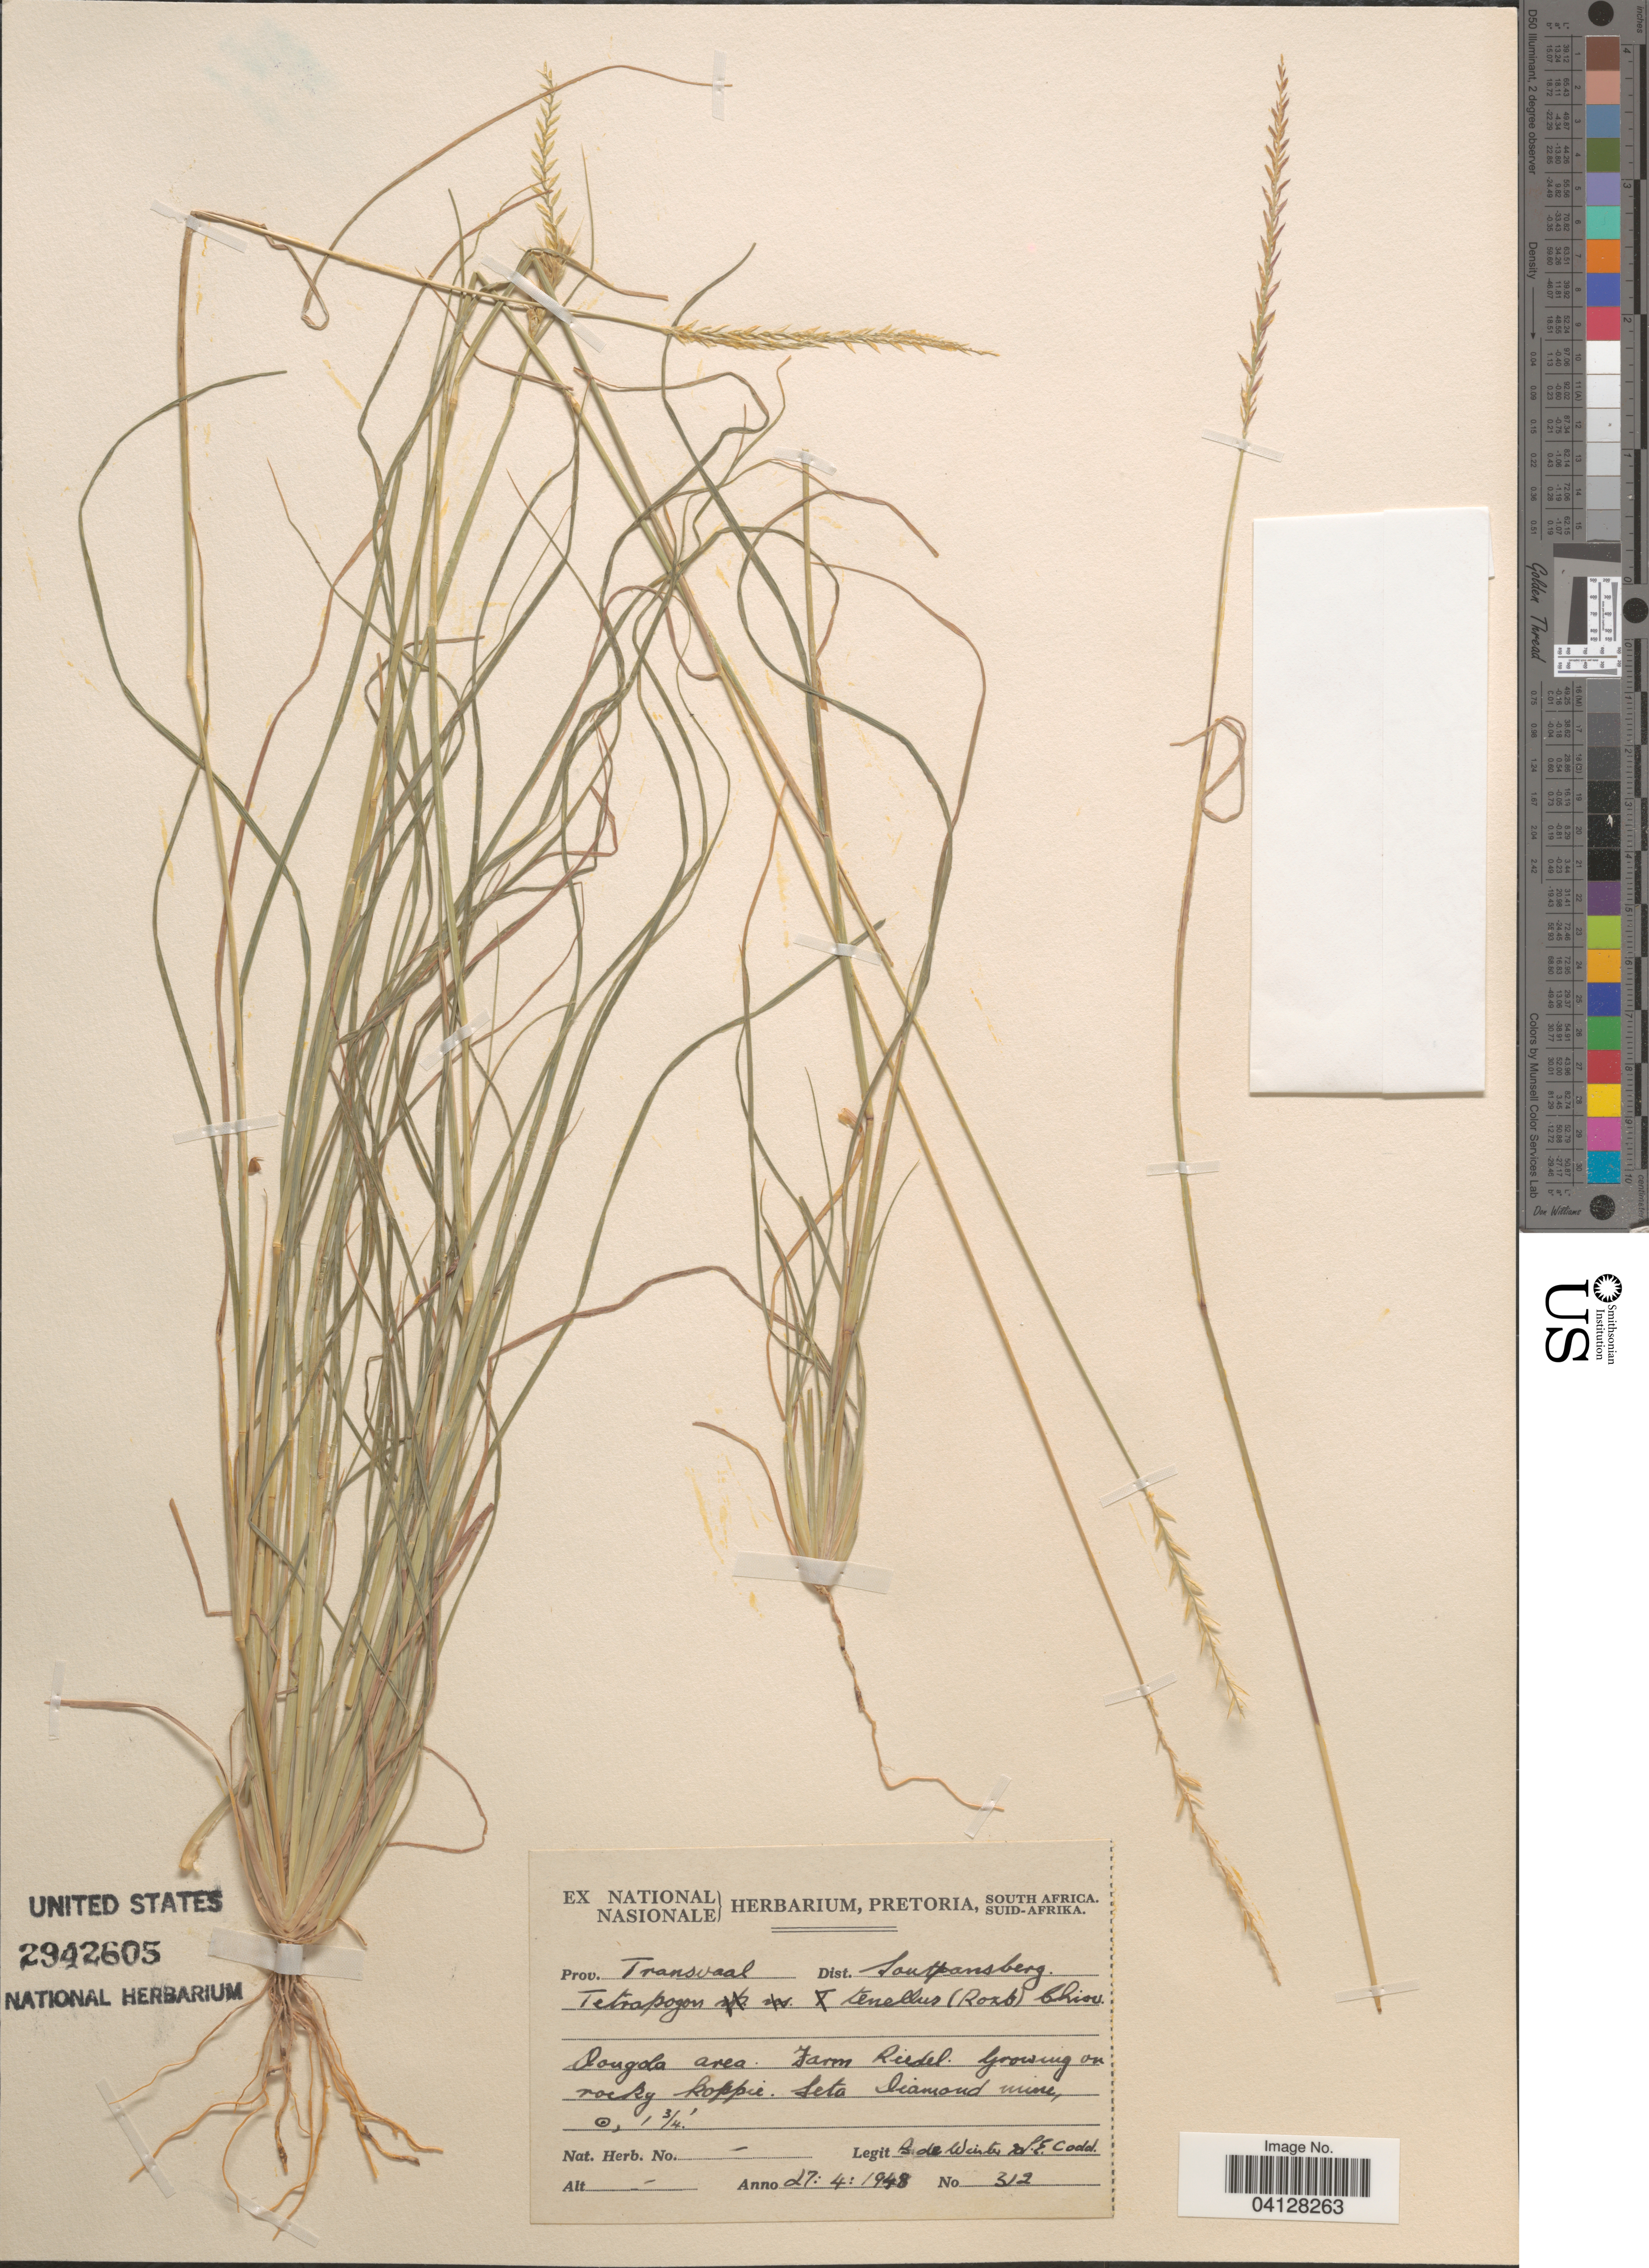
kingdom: Plantae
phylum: Tracheophyta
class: Liliopsida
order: Poales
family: Poaceae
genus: Tetrapogon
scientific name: Tetrapogon tenellus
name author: (J. Koenig ex Roxb.) Chiov.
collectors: B. de Winter & L. Codd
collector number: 312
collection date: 1948-04-27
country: South Africa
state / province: Limpopo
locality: Prov. Transvaal Dist. Soutpansberg. Dongola area. Farm Riedel. Seta Diamond mine.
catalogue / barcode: US 2942605